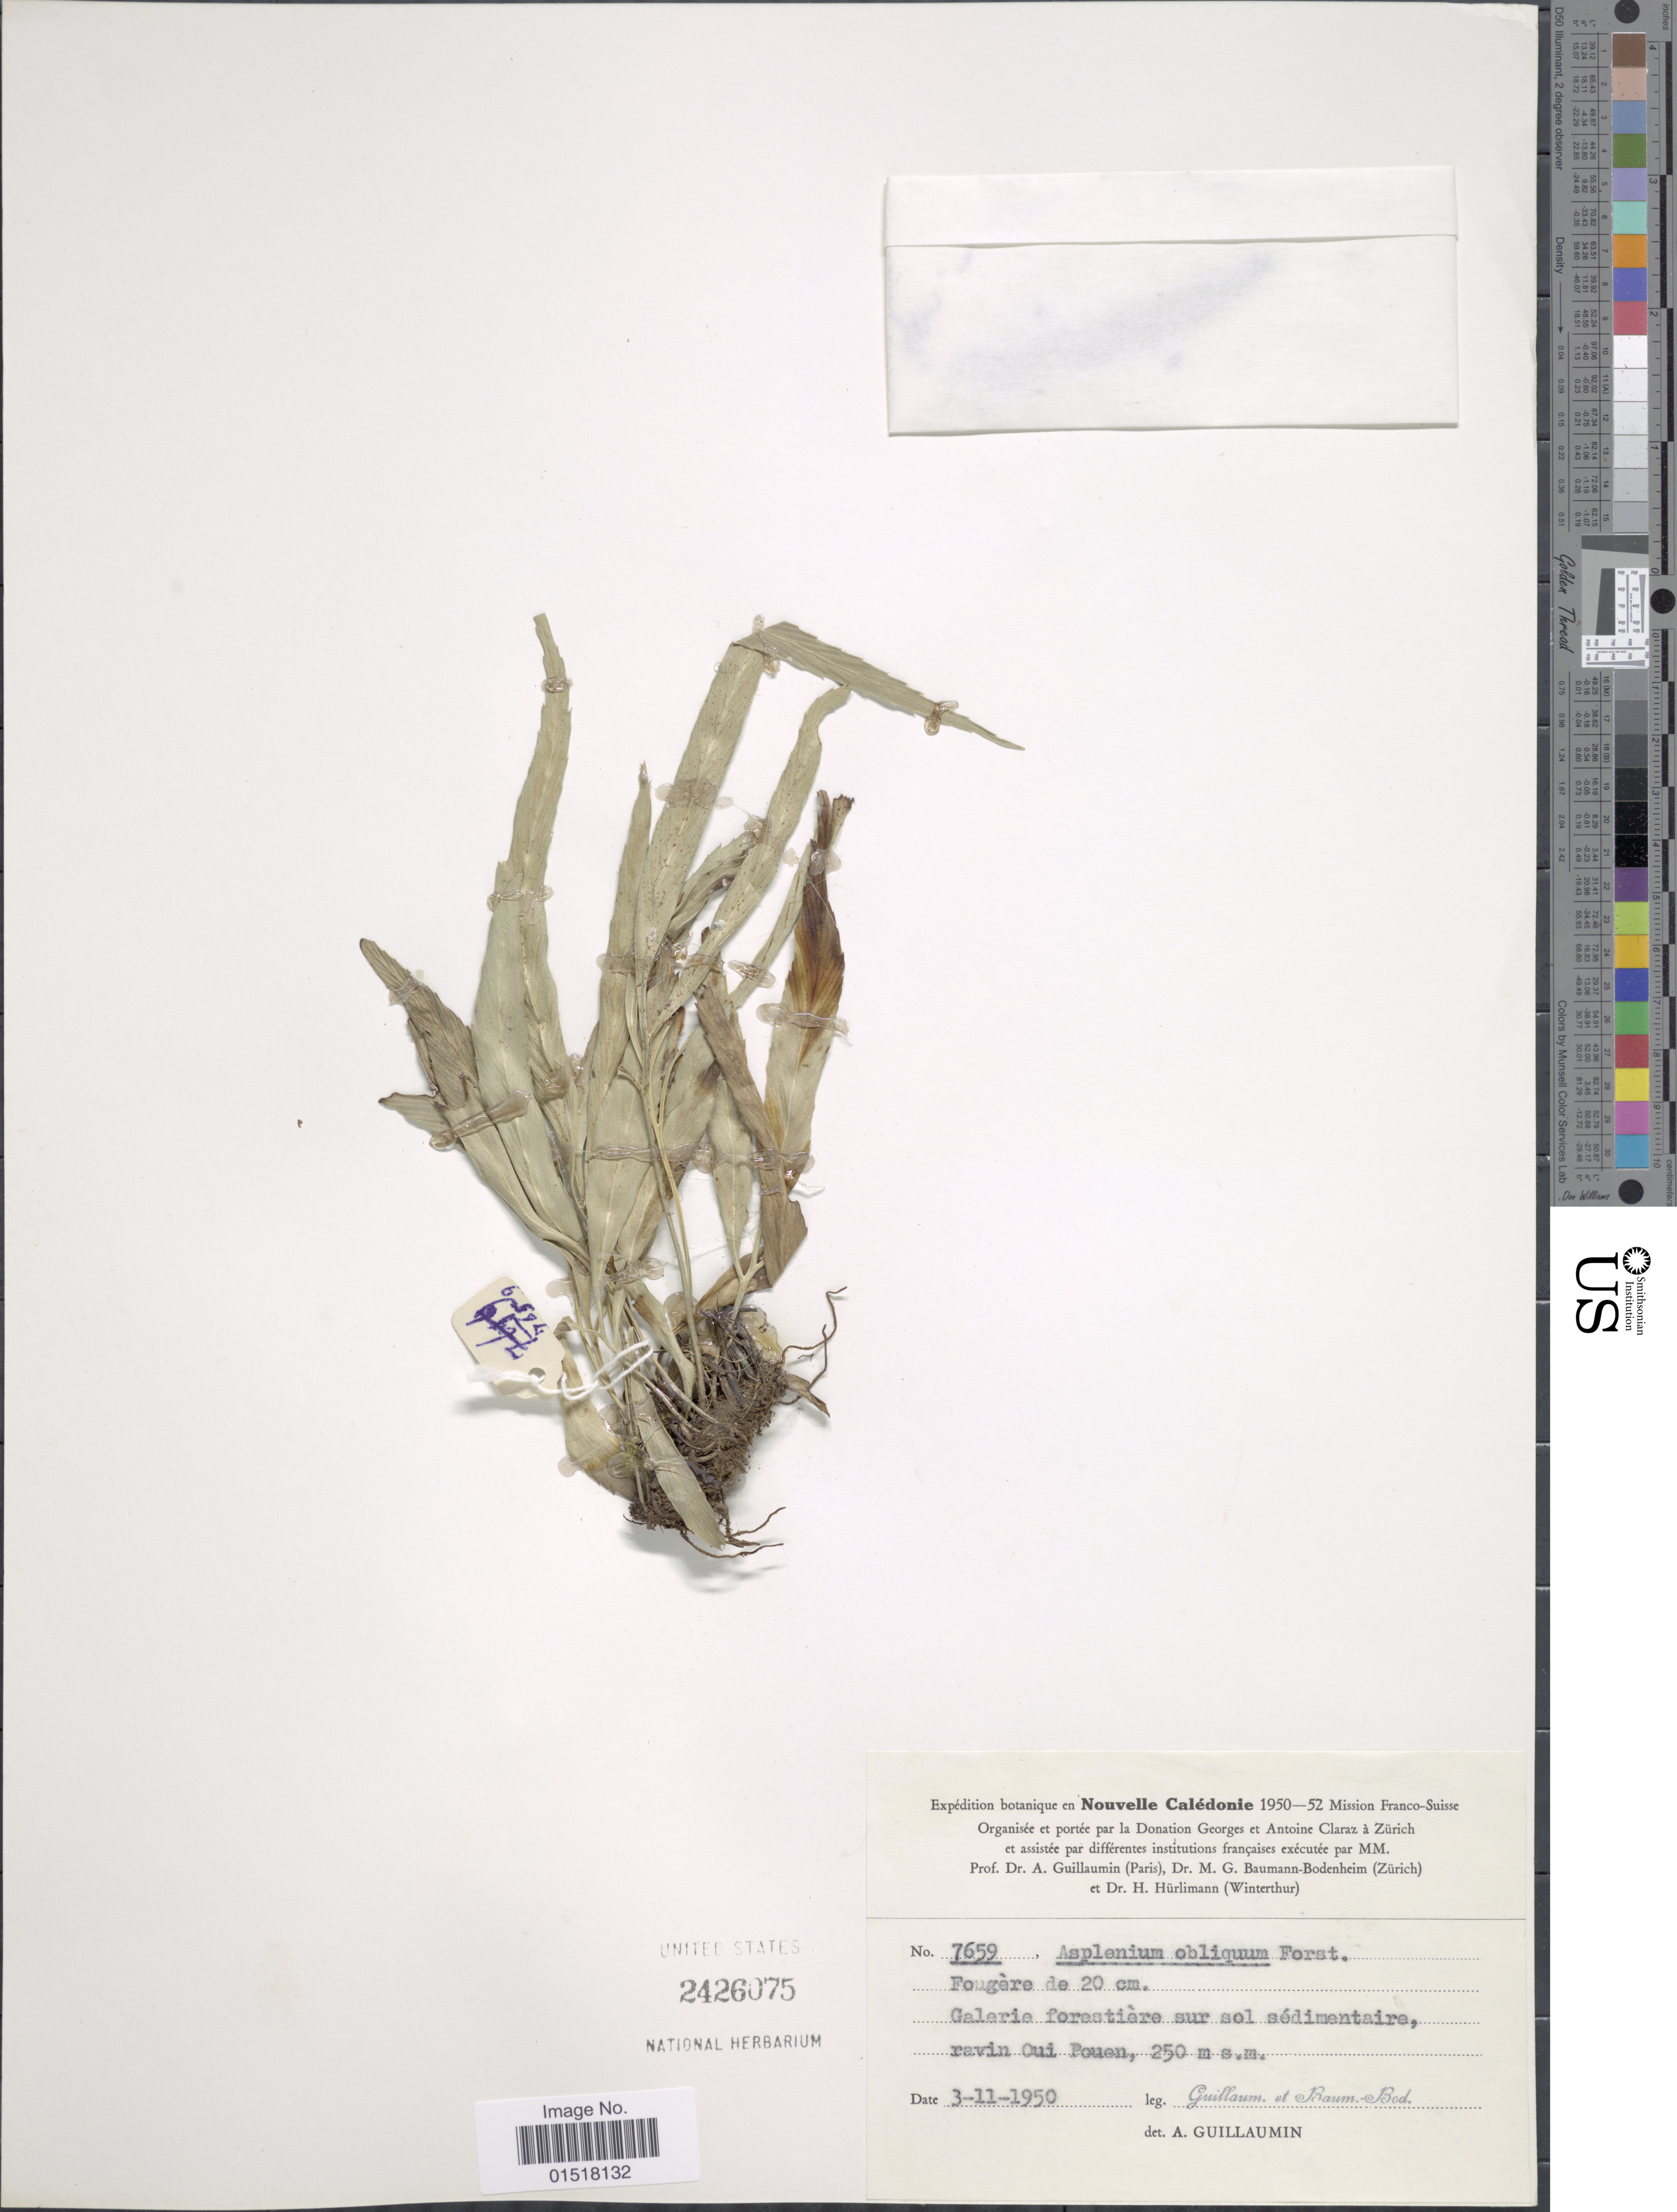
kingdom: Plantae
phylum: Tracheophyta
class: Polypodiopsida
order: Polypodiales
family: Aspleniaceae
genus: Asplenium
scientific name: Asplenium obtusatum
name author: G. Forst.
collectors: A. Guillaumin & M. G. Baumann-Bodenheim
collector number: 7659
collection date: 1950-11-03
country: New Caledonia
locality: Galerie forestière sur sol sédimentaire, ravin Oui Pouen.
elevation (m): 250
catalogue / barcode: US 2426075